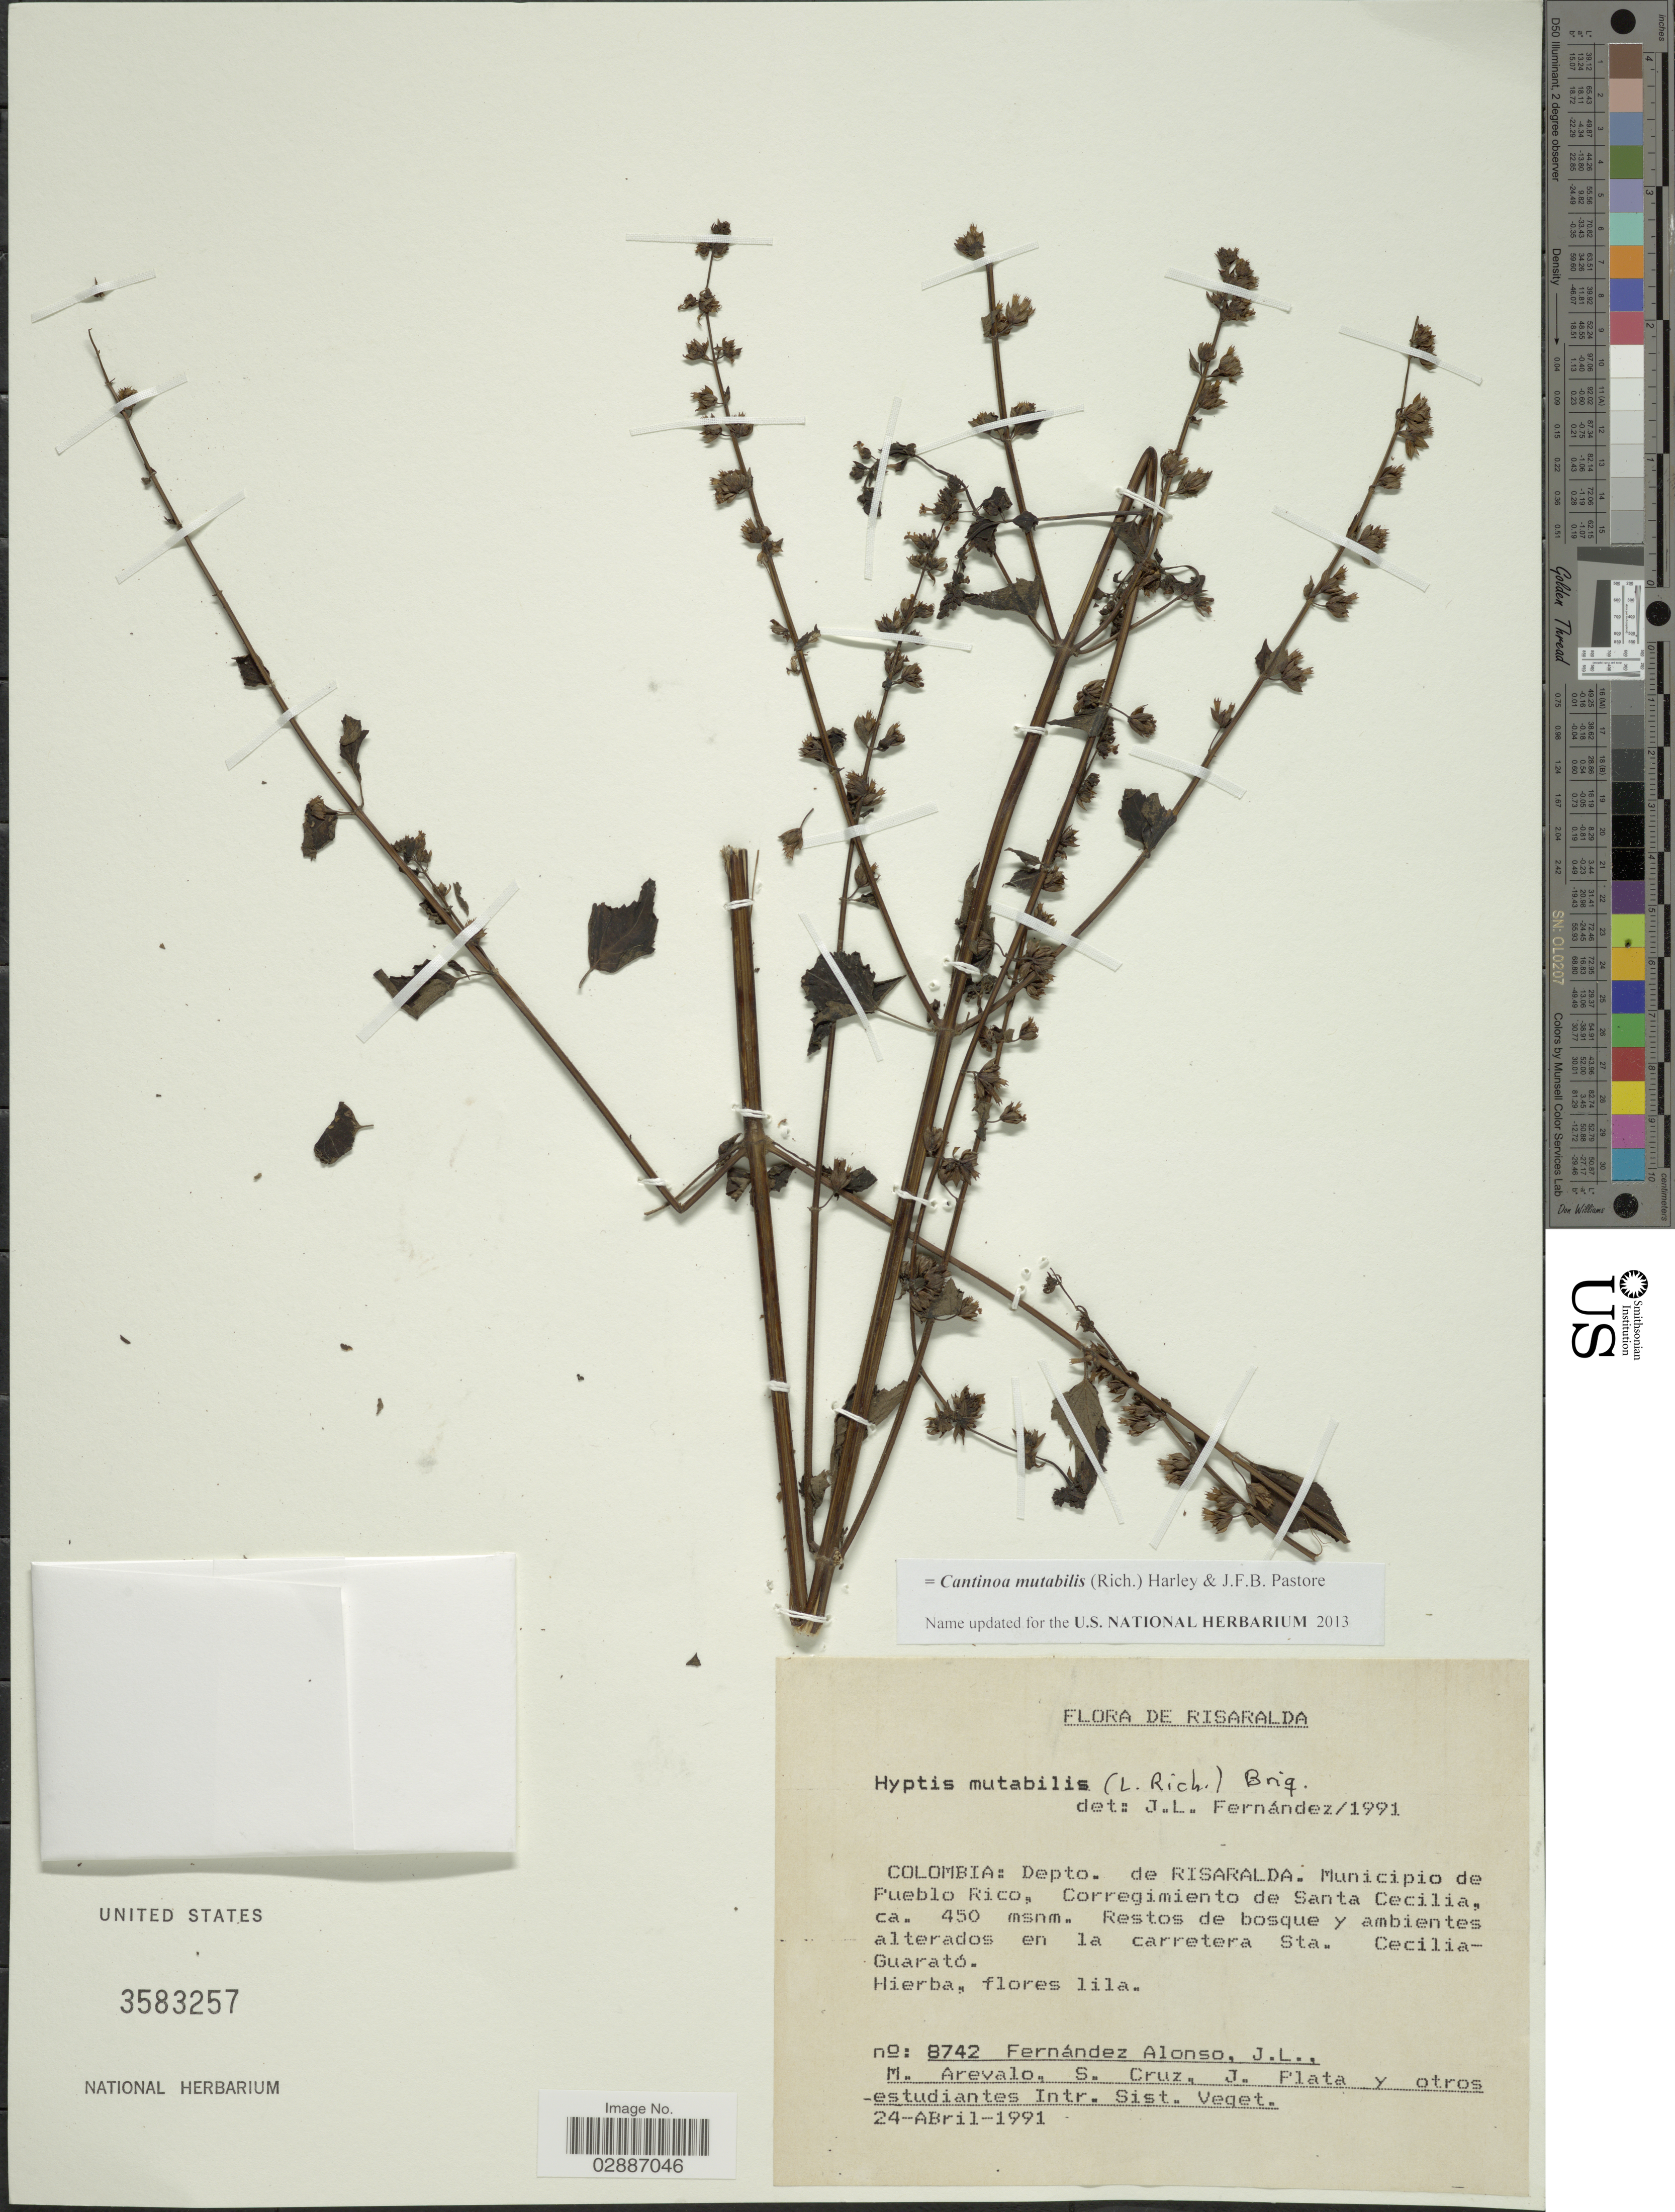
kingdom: Plantae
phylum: Tracheophyta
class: Magnoliopsida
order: Lamiales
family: Lamiaceae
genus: Cantinoa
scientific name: Cantinoa mutabilis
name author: (Epling) Harley & J.F.B. Pastore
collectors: J. Fernández, M. Arevalo, S. Cruz, J. Plata & c. Estudiantes de Intr. Sist. Vegetal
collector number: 8742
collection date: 1991-04-14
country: Colombia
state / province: Risaralda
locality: Depto. de Risaralda. Municipio de Pueblo Rico. Alterados en la carretera Sta. Cecilia-Guarató.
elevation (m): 450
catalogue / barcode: US 3583257